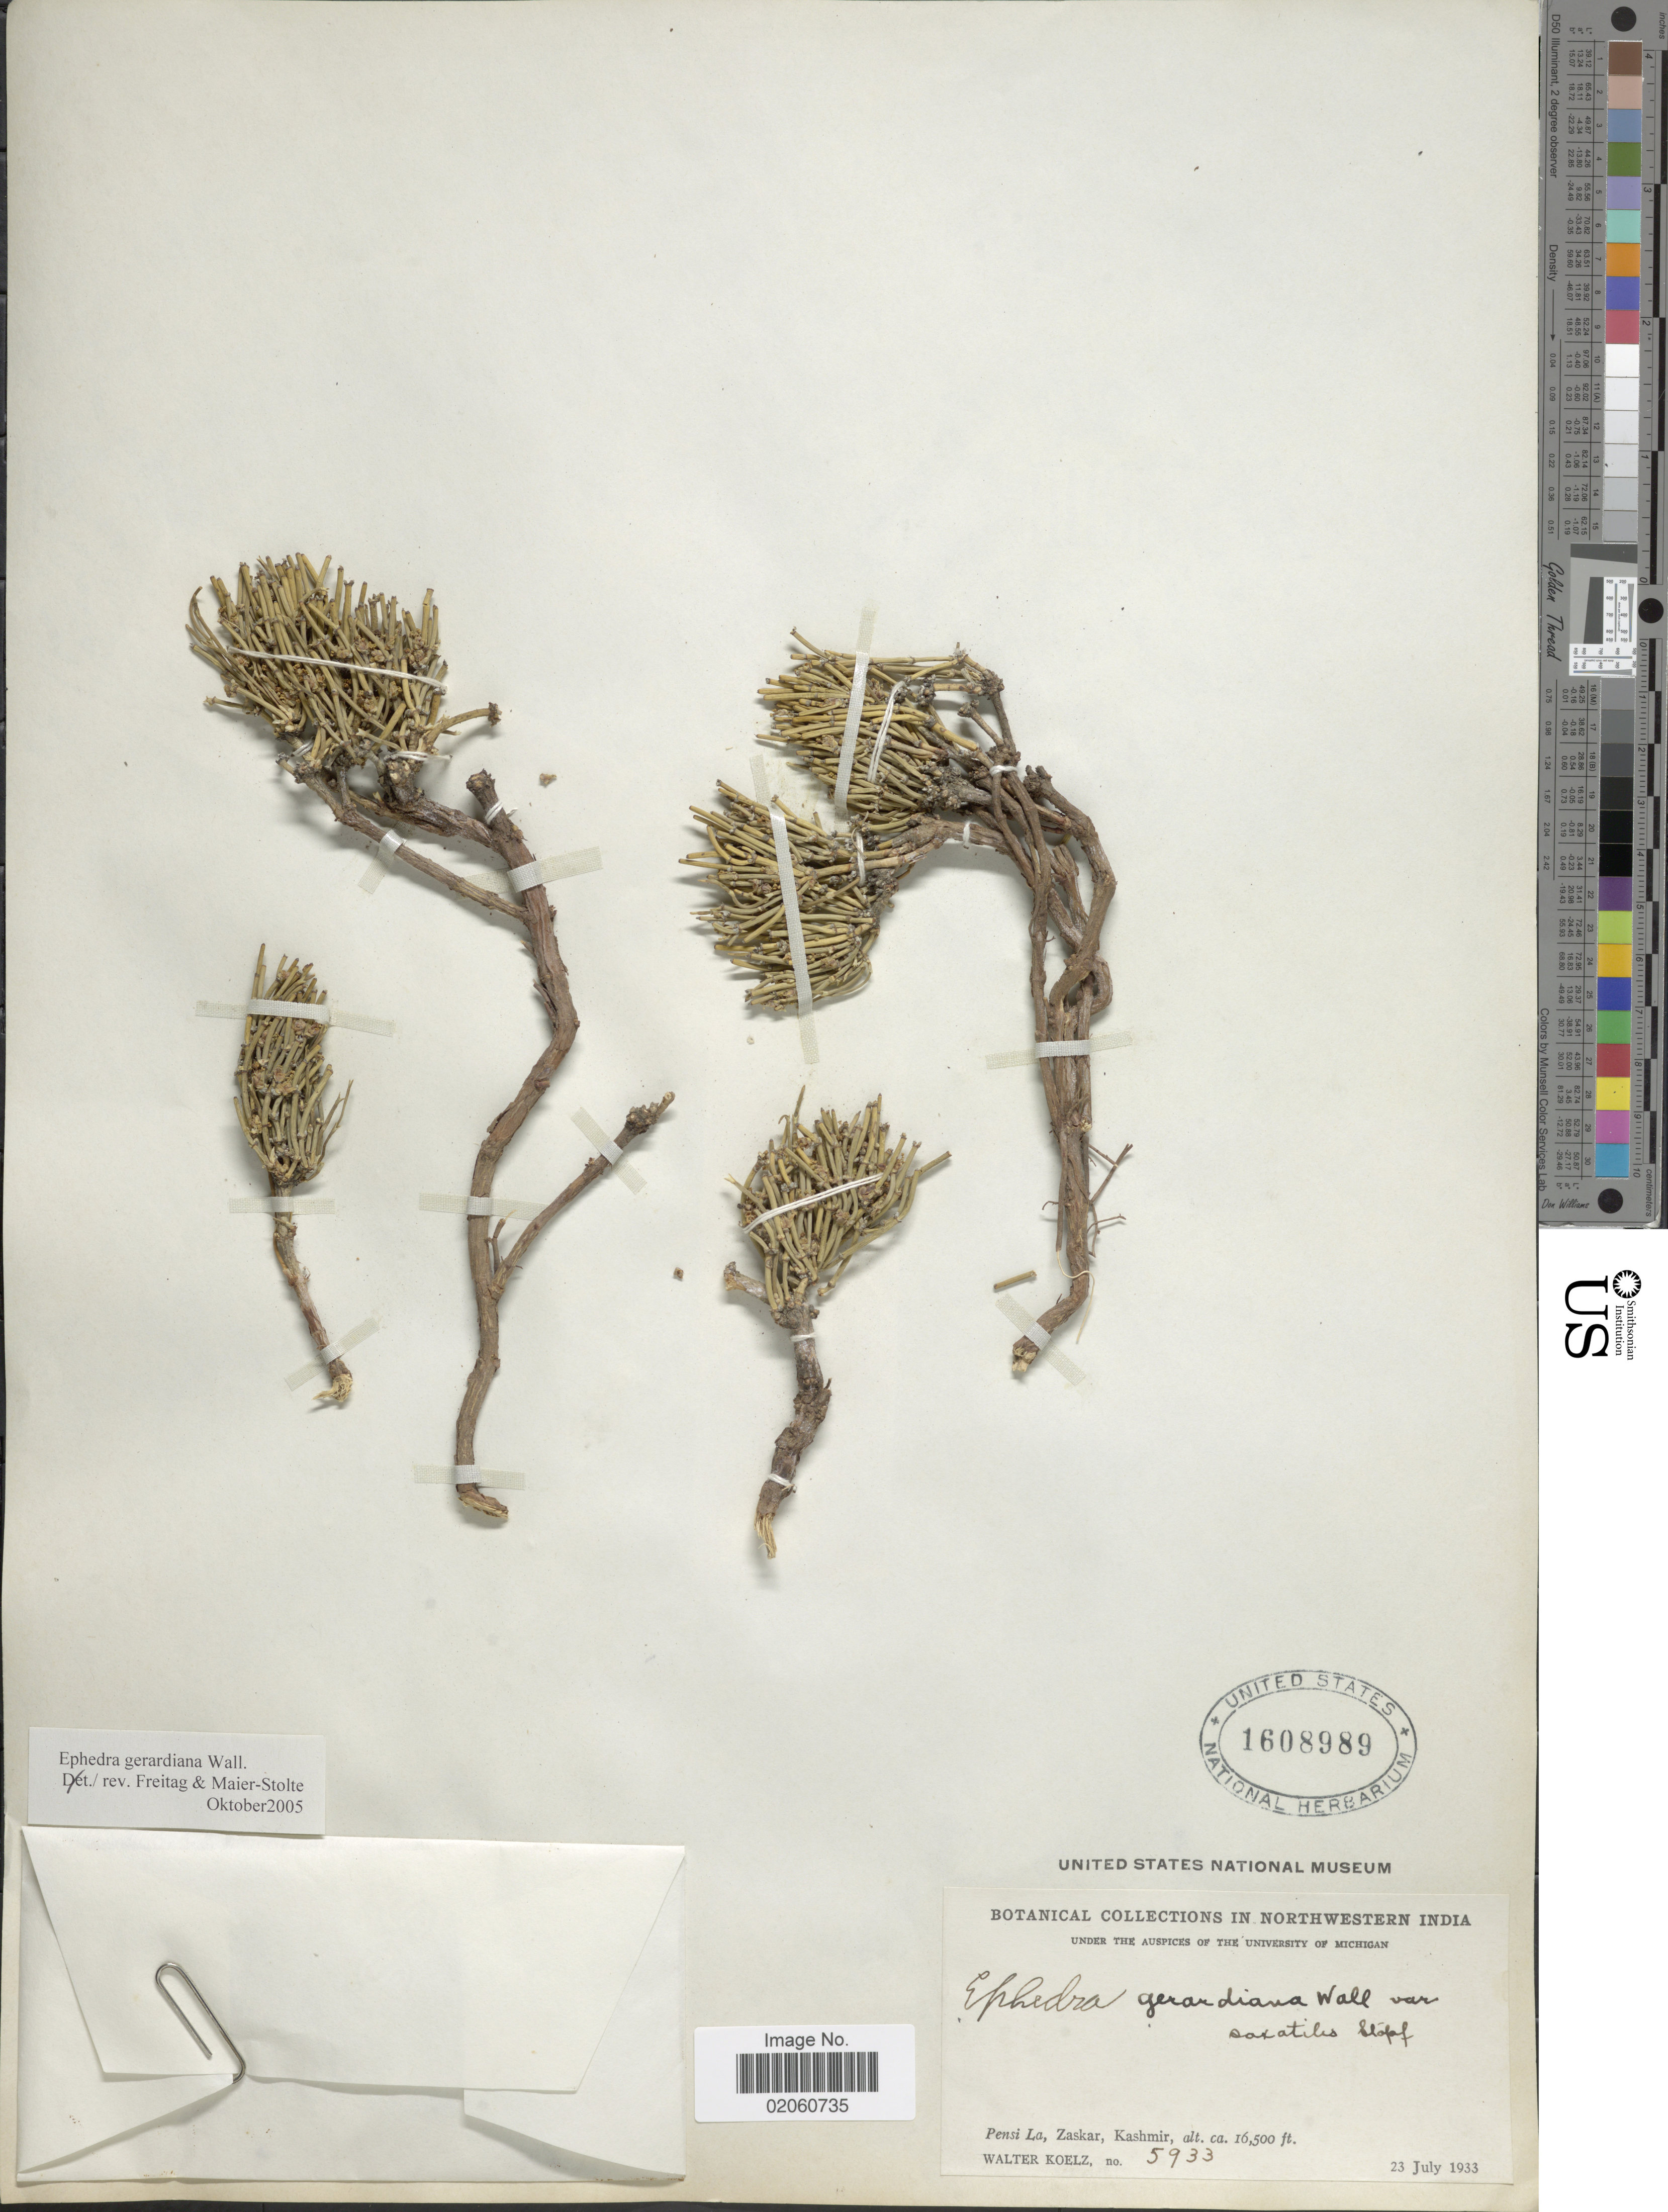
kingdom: Plantae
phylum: Tracheophyta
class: Gnetopsida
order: Ephedrales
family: Ephedraceae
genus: Ephedra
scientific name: Ephedra gerardiana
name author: Wall. ex Klotzsch & Garcke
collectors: W. N. Koelz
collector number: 5933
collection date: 1933-07-23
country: India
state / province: Jammu and Kashmir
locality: In Northwestern India, Pensi La, Zaskar, Kashmir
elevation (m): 5029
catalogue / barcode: US 1608989